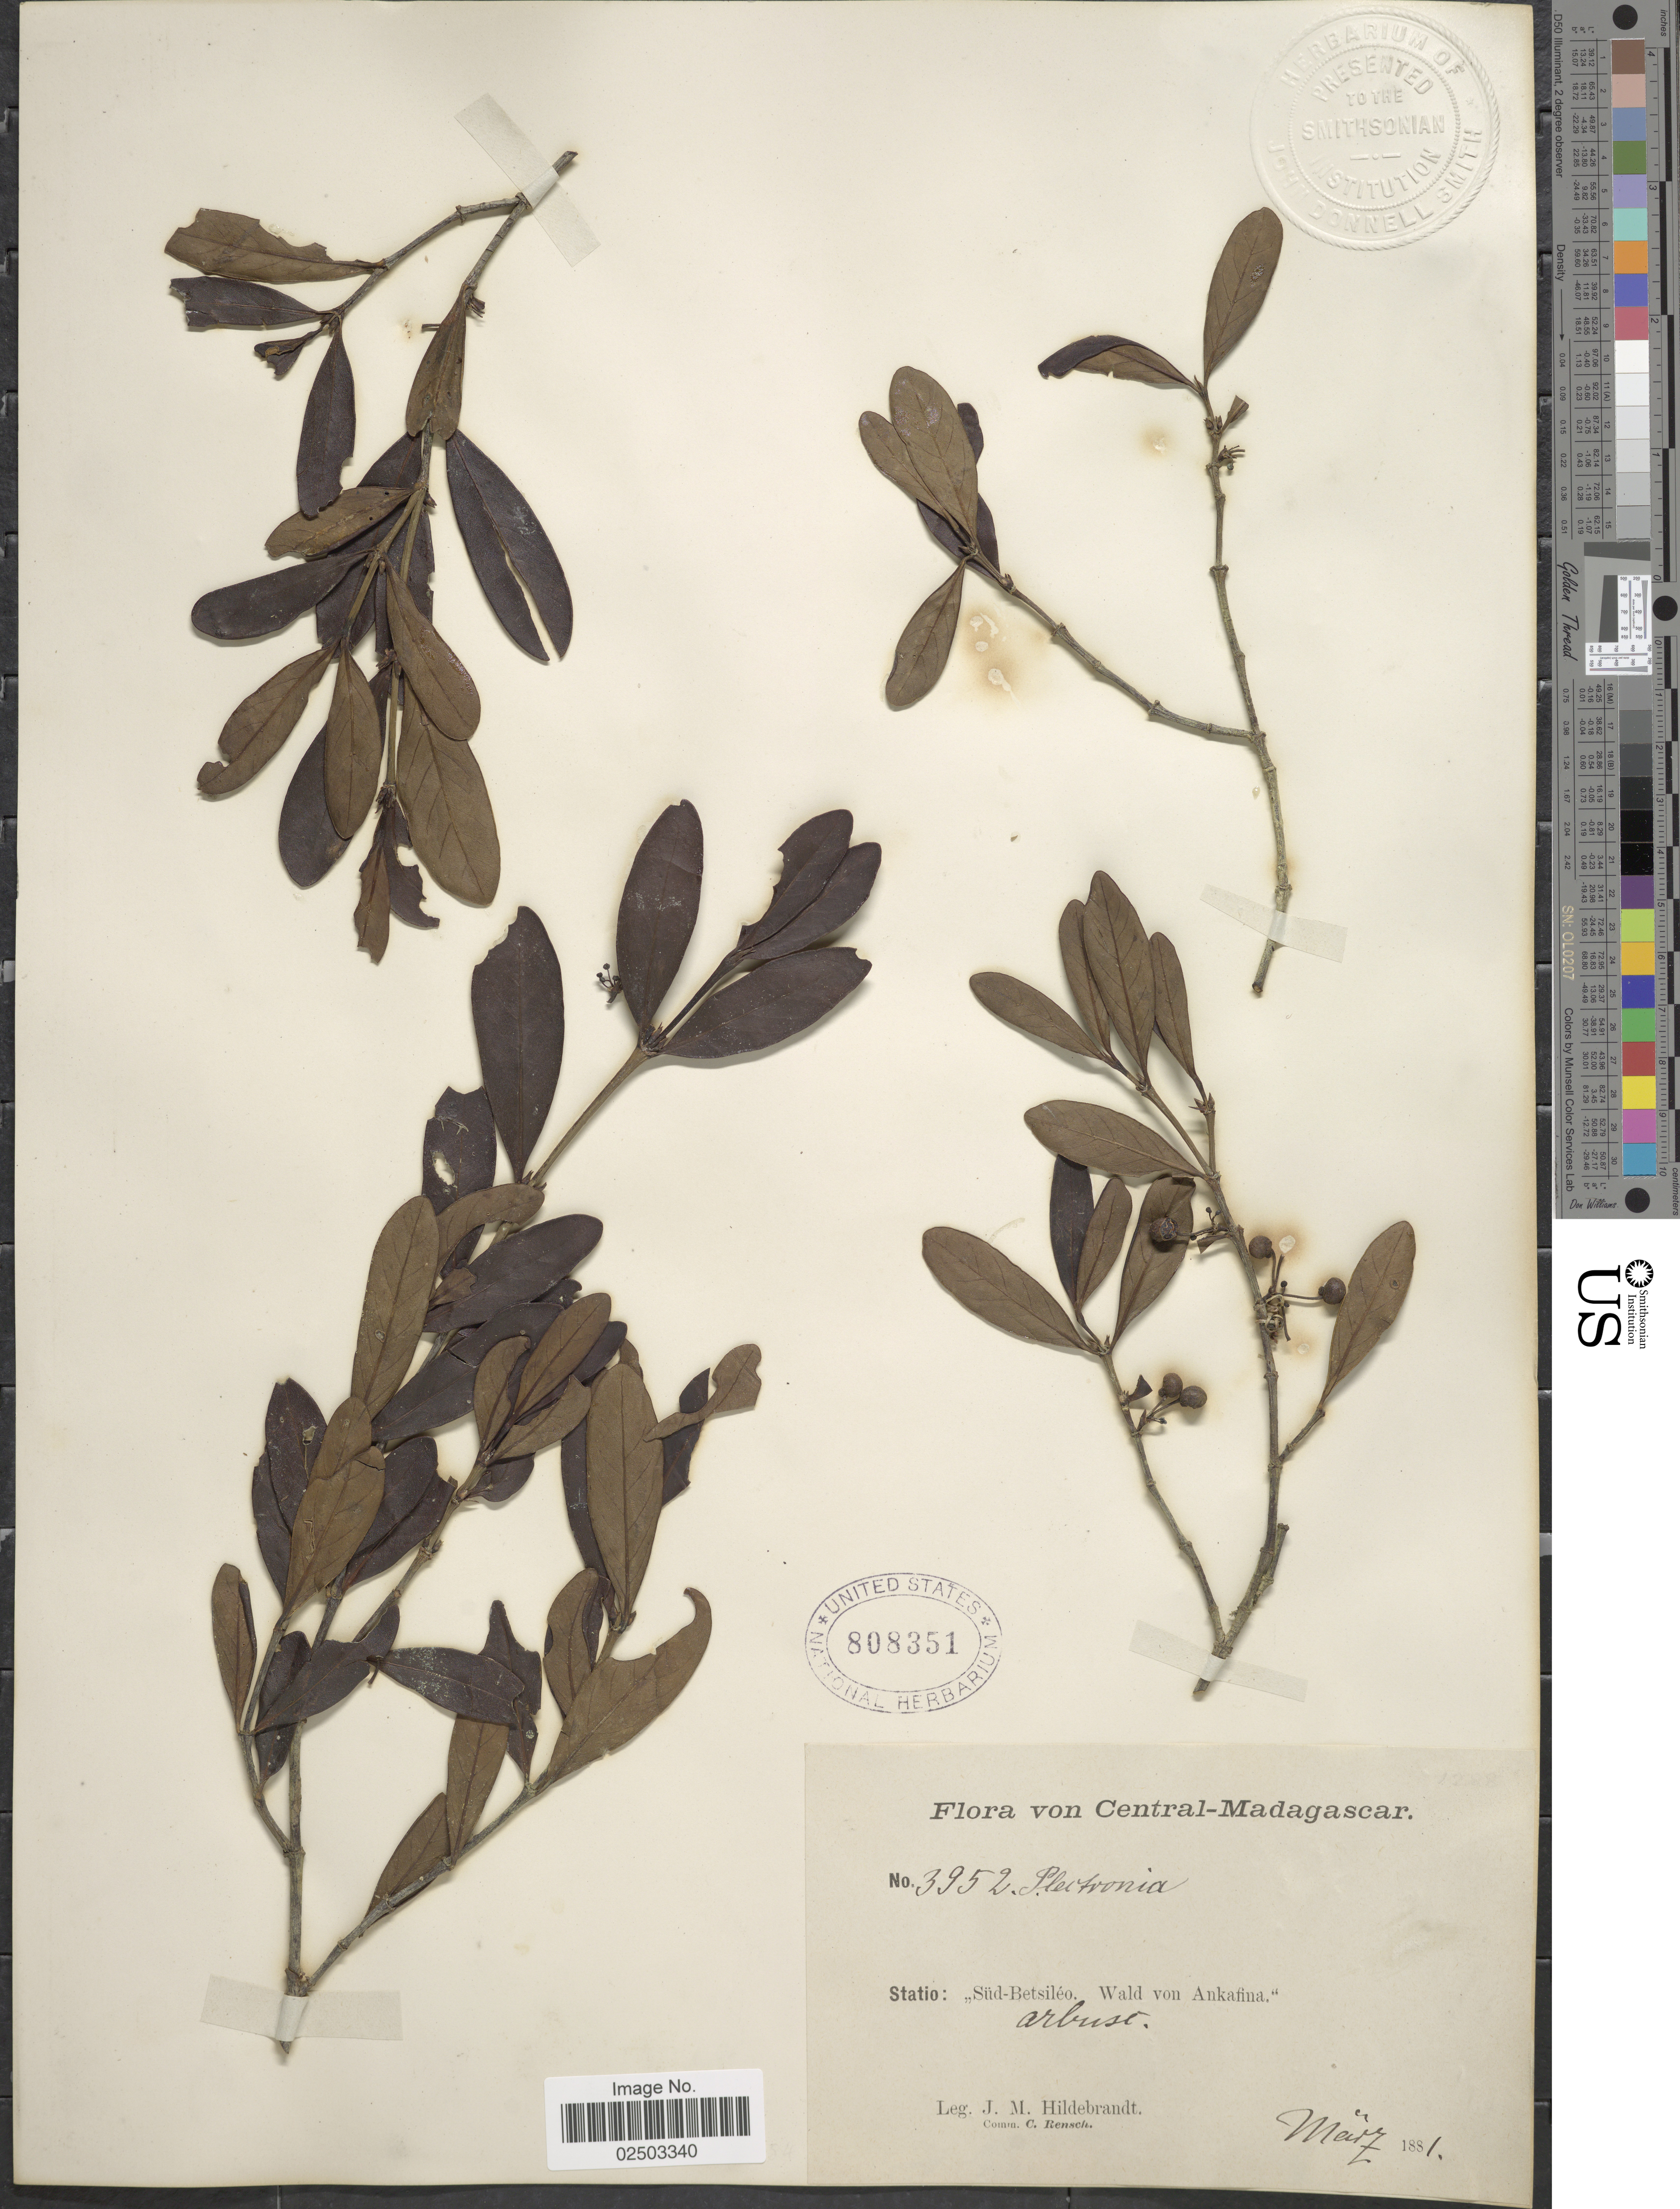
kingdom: Plantae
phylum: Tracheophyta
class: Magnoliopsida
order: Gentianales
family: Rubiaceae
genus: Bridsonia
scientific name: Bridsonia chamaedendrum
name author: (Kuntze) Verstraete & A.E. van Wyk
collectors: J. Hildebrandt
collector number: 3952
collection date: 1881-03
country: Madagascar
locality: Central-Madagascar, Statio: Sud-Betsileo. Wald von Ankafina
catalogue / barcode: US 808351